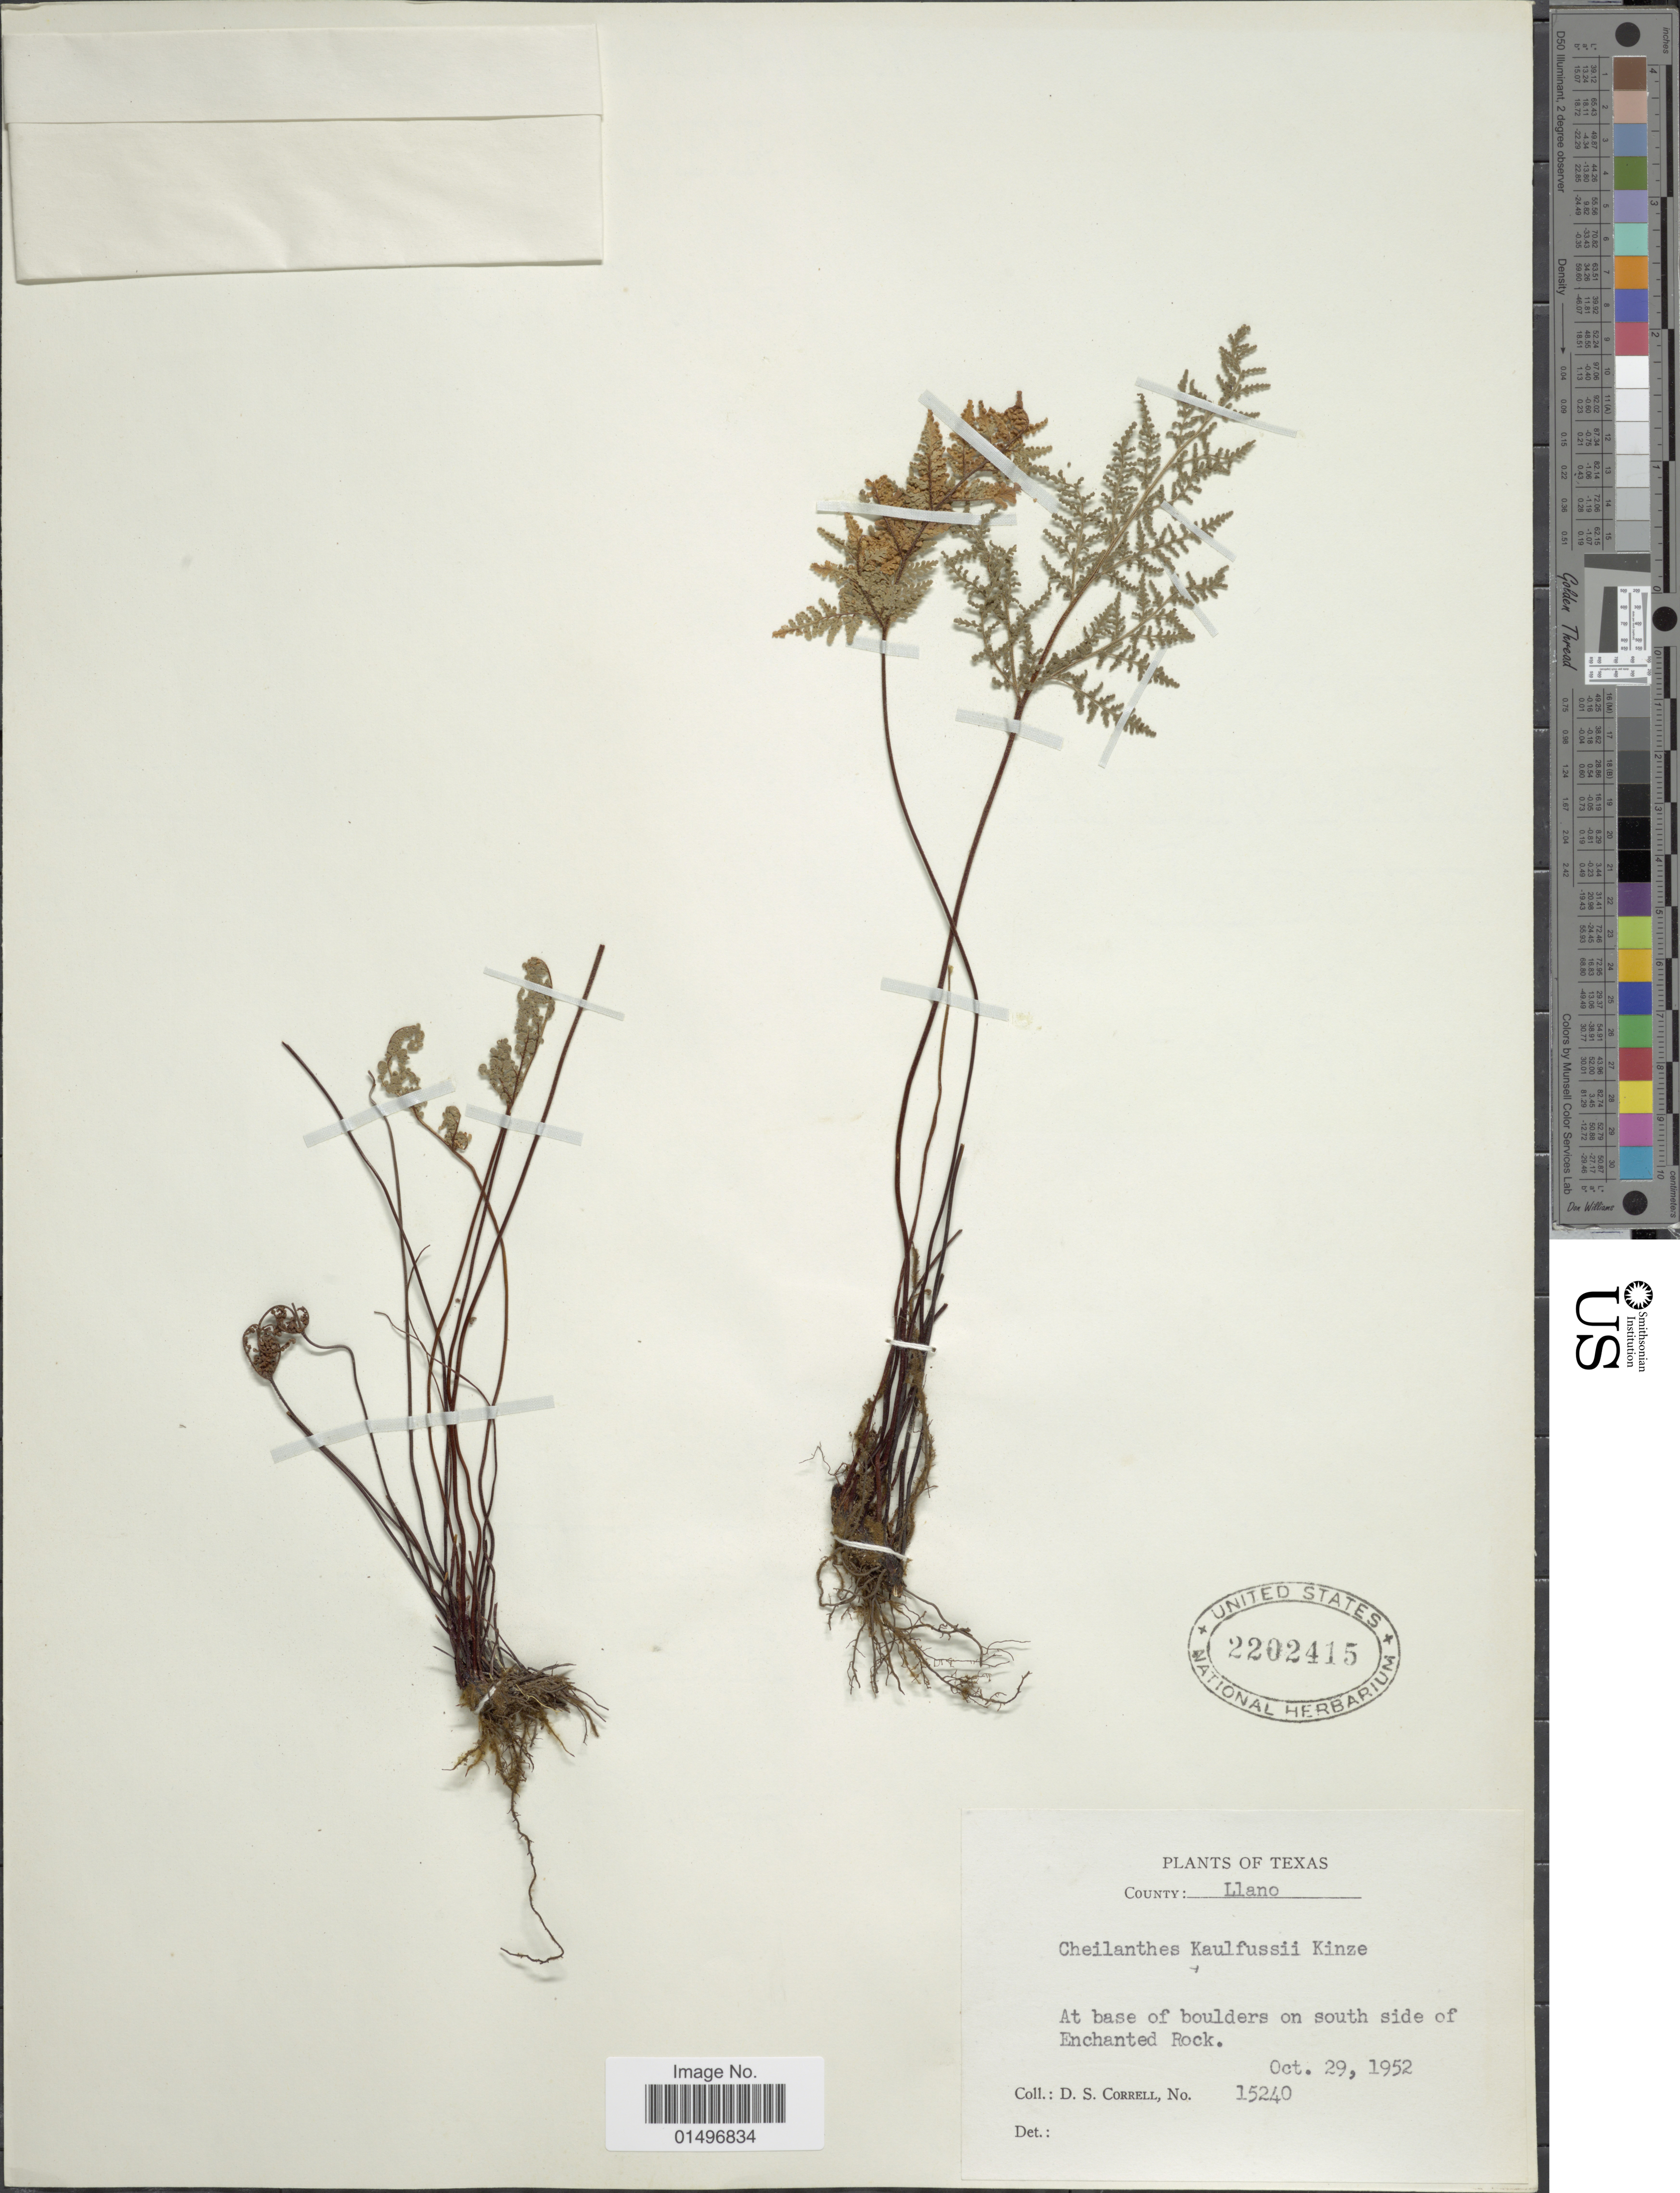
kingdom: Plantae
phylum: Tracheophyta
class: Polypodiopsida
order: Polypodiales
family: Pteridaceae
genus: Gaga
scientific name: Gaga kaulfussii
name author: (Kunze) Fay W. Li & Windham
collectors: D. S. Correll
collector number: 15240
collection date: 1952-10-29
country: United States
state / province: Texas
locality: Texas, Llano, at base of boulders on south side of Enchanted Rock.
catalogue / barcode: US 2202415